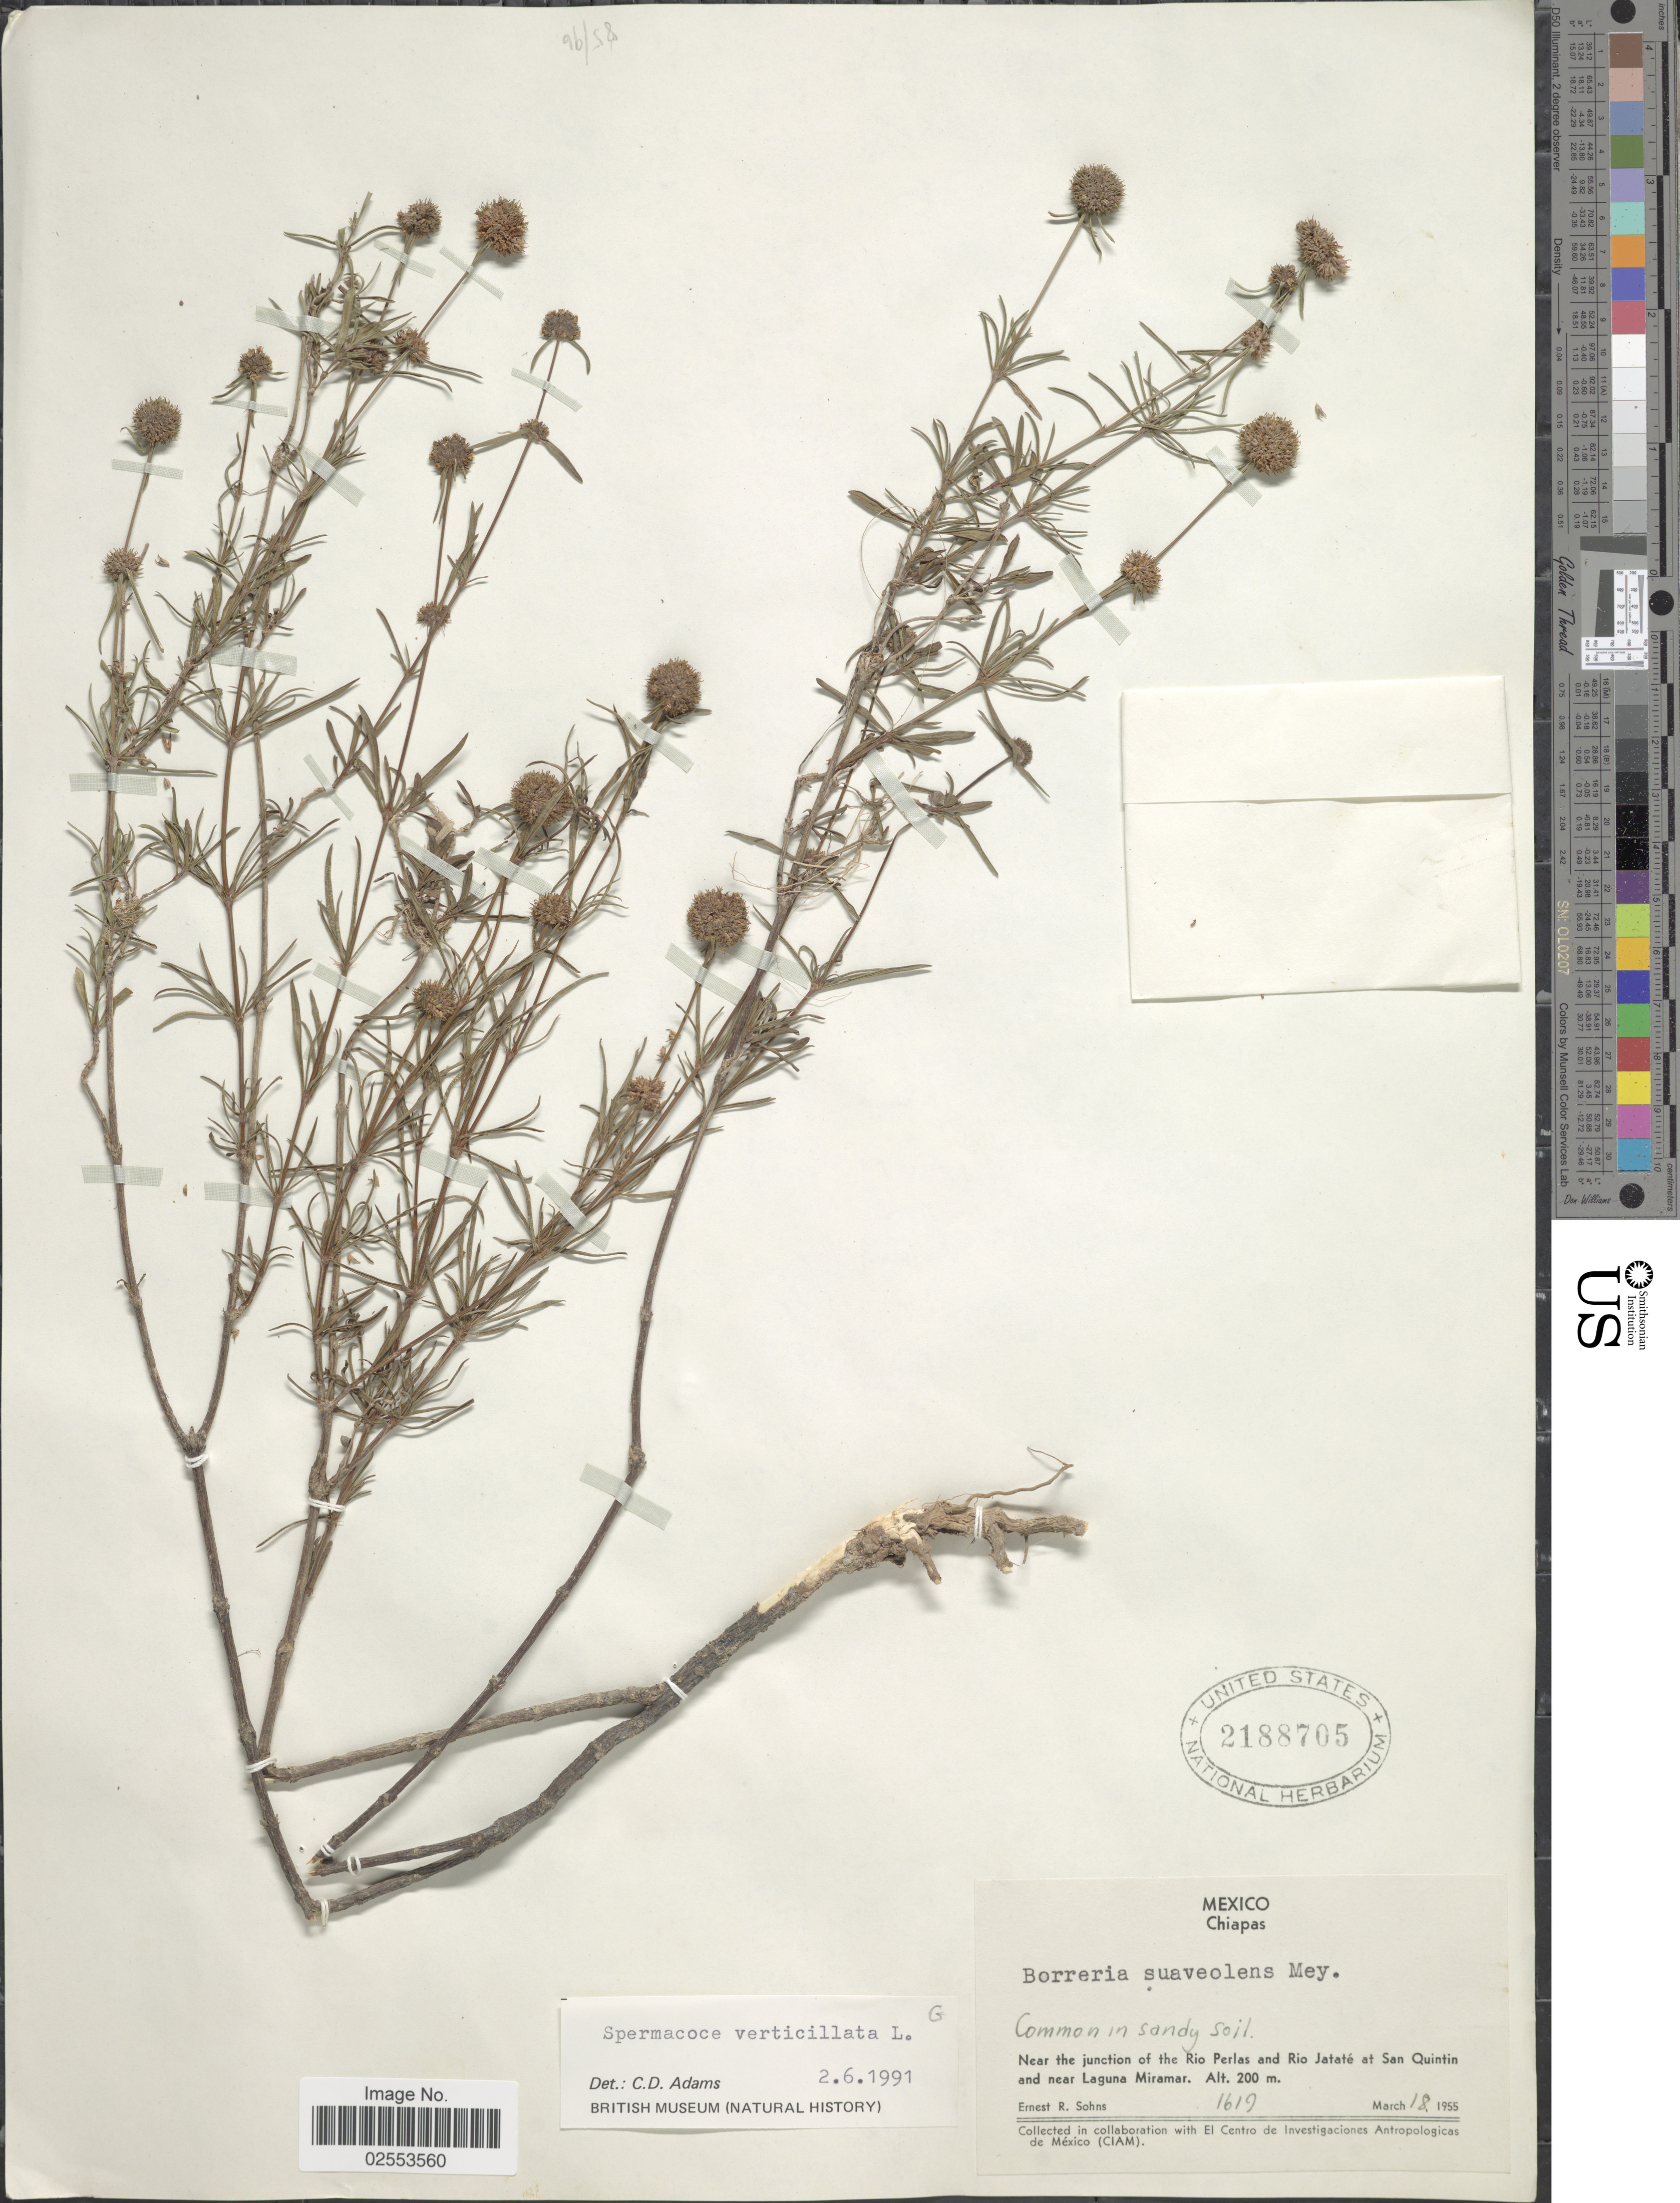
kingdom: Plantae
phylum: Tracheophyta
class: Magnoliopsida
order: Gentianales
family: Rubiaceae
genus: Spermacoce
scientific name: Spermacoce verticillata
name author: L.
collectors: E. R. Sohns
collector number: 1619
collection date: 1955-03-18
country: Mexico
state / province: Chiapas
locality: Near the junction of the Rio Perlas and Rio Jataté at San Quintin and near Laguna Miramar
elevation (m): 200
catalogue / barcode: US 2188705